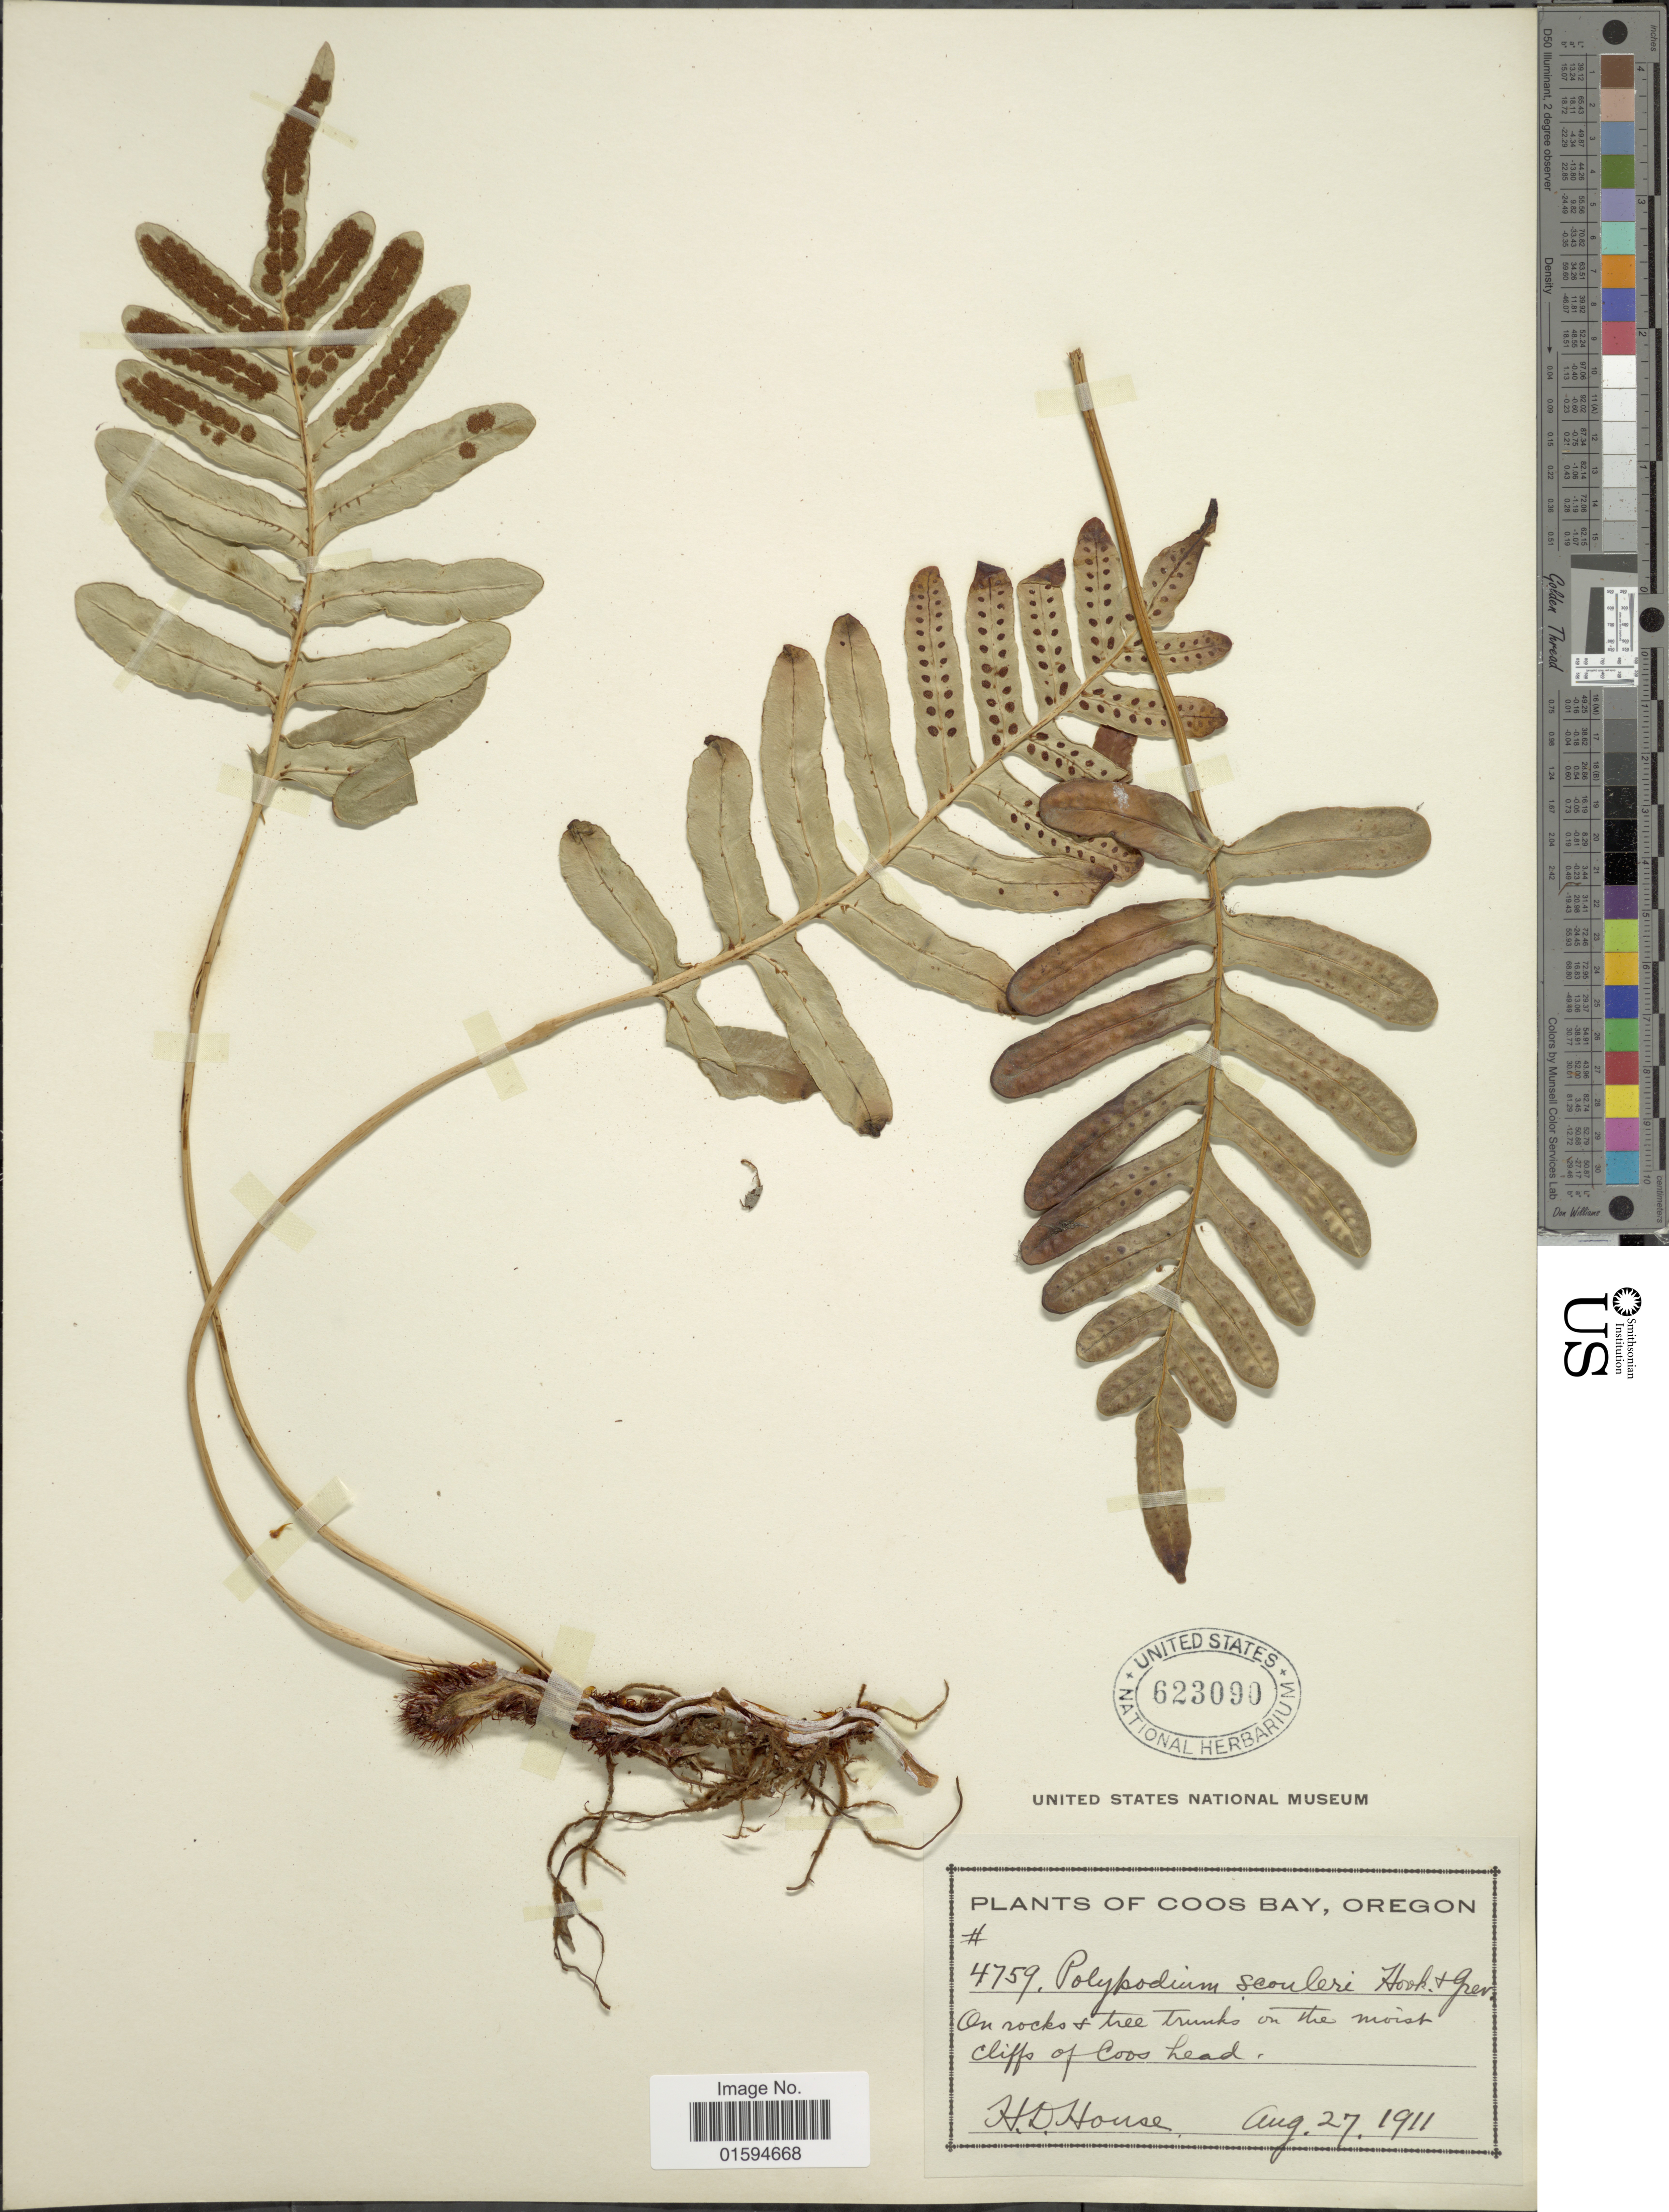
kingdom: Plantae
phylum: Tracheophyta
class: Polypodiopsida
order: Polypodiales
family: Polypodiaceae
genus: Polypodium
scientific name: Polypodium scouleri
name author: Hook. & Grev.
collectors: H. D. House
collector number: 4759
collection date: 1911-08-27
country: United States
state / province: Oregon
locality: CoosBay, On rocks + tree trunks on the moist cliffs on Coos head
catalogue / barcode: US 623090